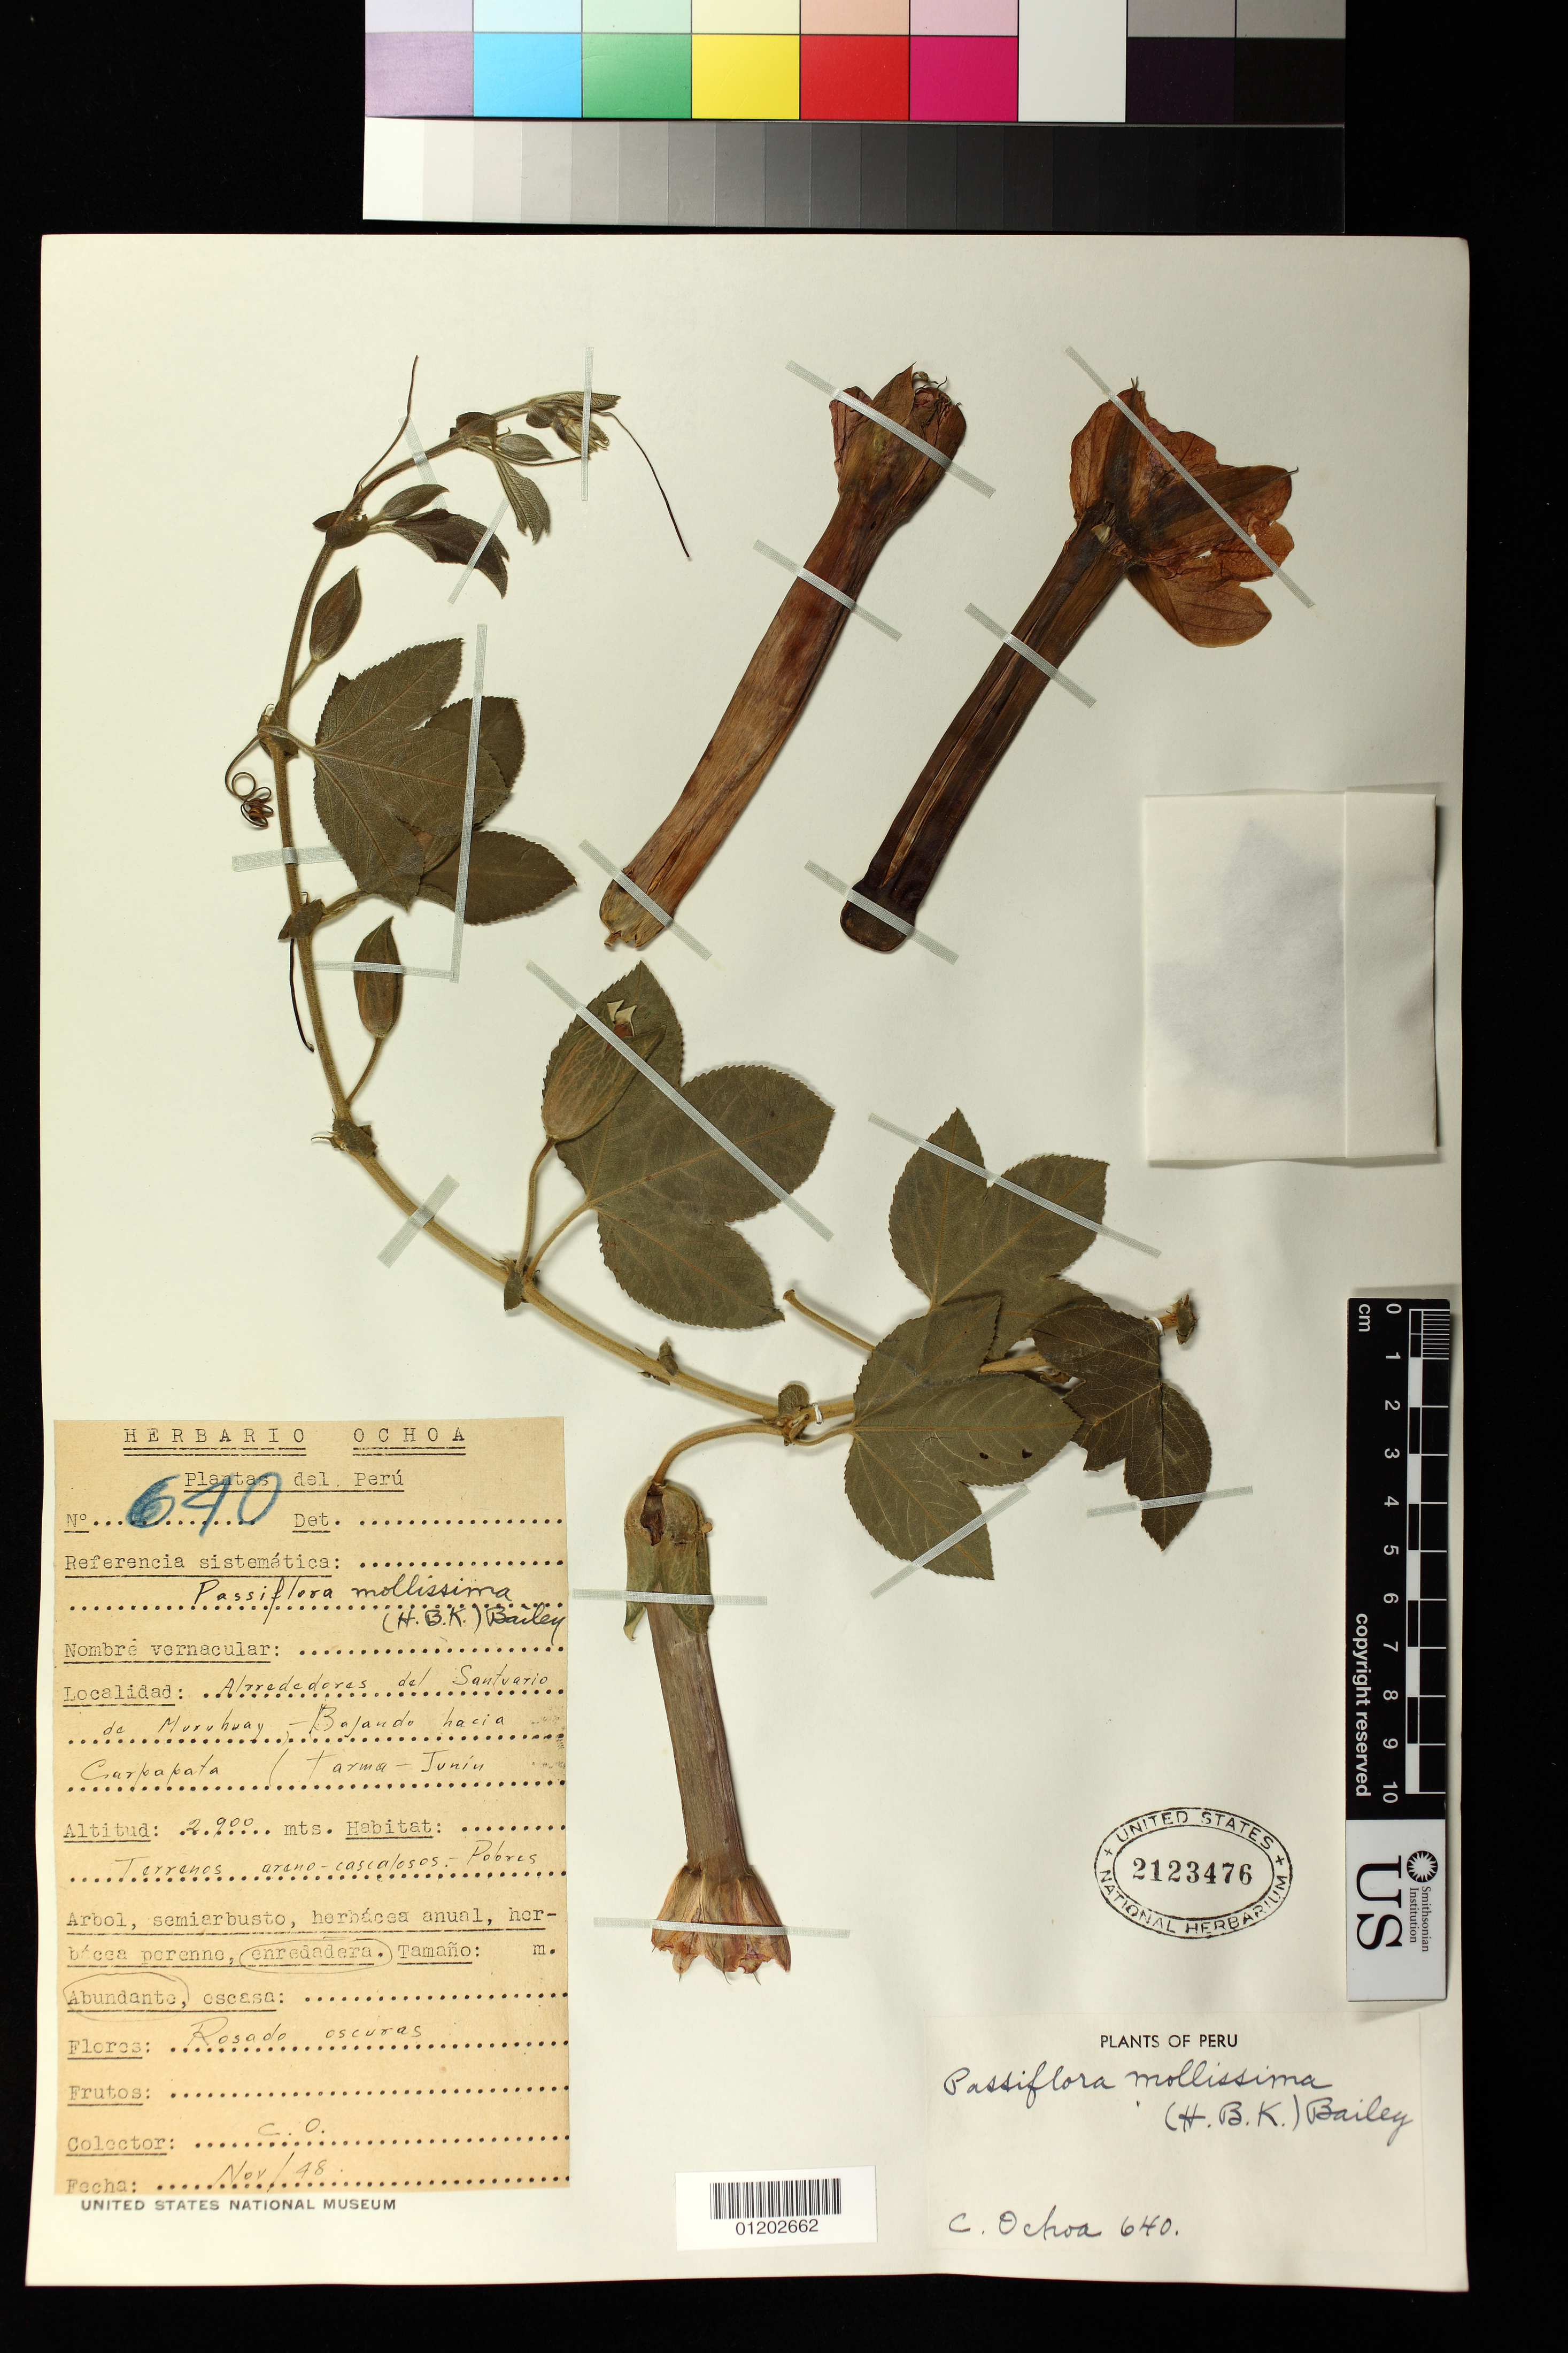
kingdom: Plantae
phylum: Tracheophyta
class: Magnoliopsida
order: Malpighiales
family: Passifloraceae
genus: Passiflora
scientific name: Passiflora mollissima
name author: (Kunth) L.H. Bailey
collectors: C. M. Ochoa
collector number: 640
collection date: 1948-11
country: Peru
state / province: Junín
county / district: Tarma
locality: Alrededores del Santuario de Muruhuay - Bajando hacia Carpapata (Tarma - Junin)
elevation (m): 2900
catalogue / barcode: US 2123476